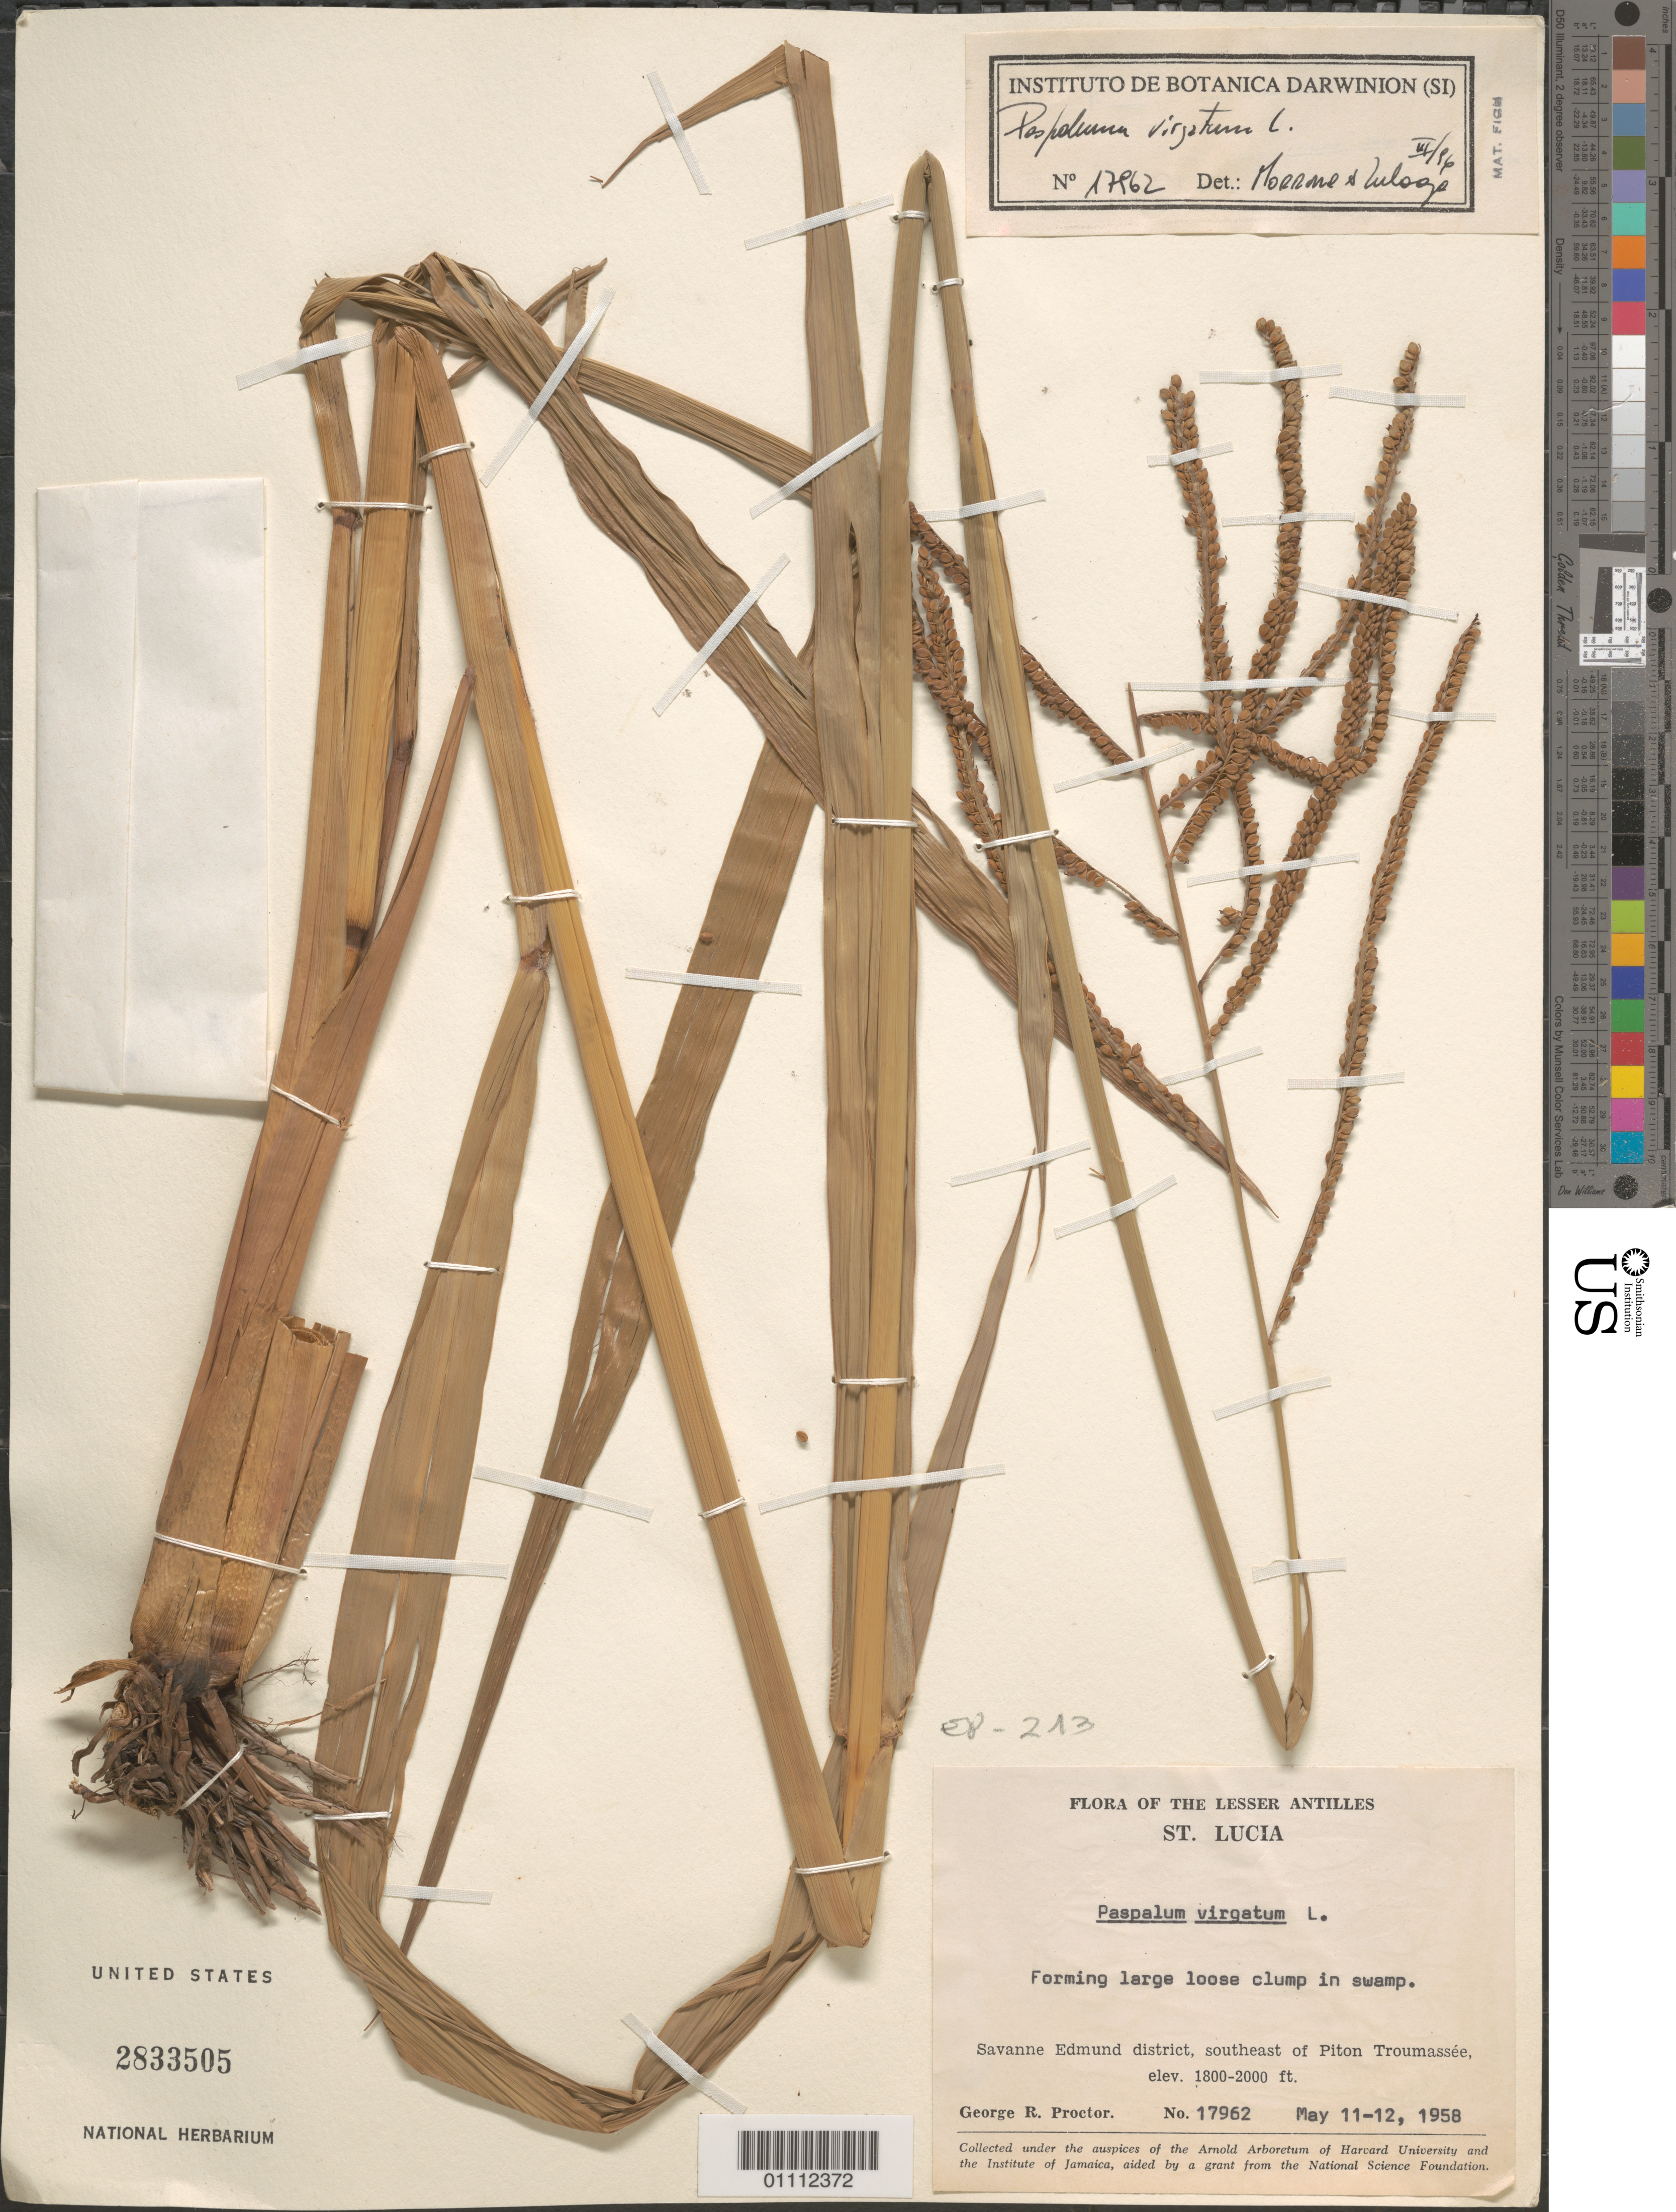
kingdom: Plantae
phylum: Tracheophyta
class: Liliopsida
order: Poales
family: Poaceae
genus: Paspalum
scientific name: Paspalum virgatum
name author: L.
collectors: G. R. Proctor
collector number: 17962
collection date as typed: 11 May 1958 to 12 May 1958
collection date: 1958-05-11/1958-05-12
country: St. Lucia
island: St. Lucia I.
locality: Savanne Edmund District, SE of Piton Troumassée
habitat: In swamp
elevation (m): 549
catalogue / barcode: US 2833505